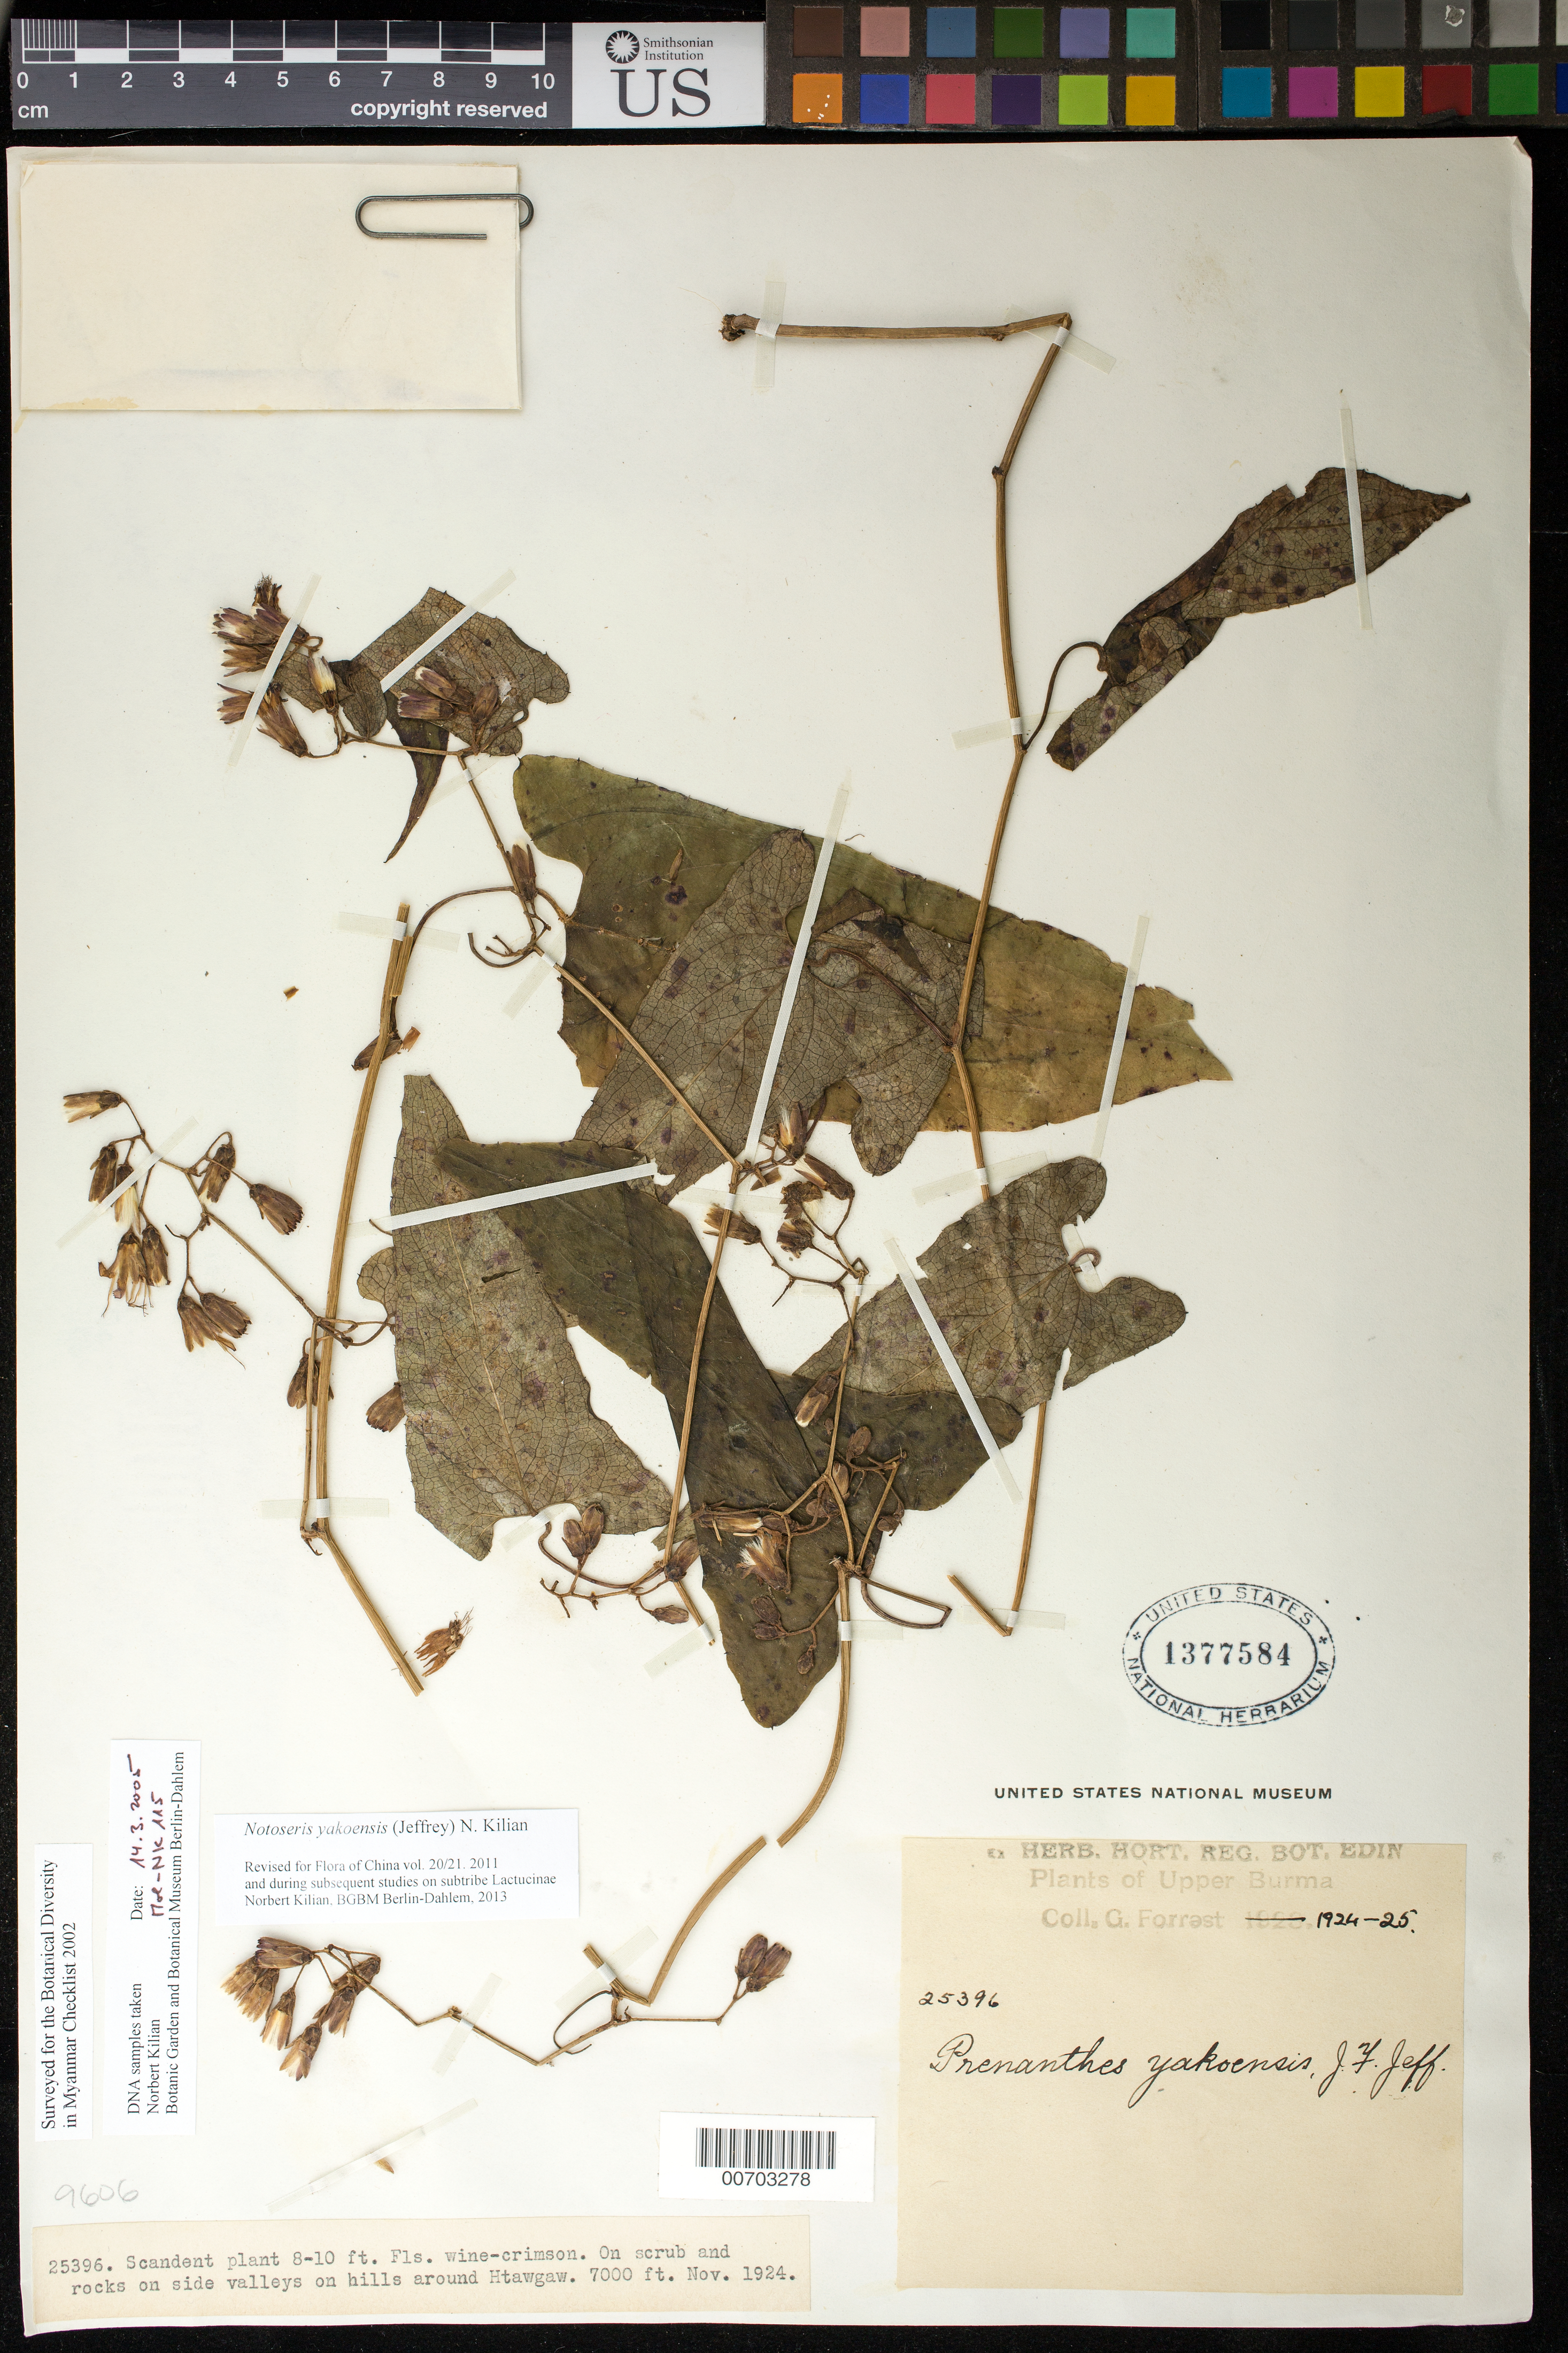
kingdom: Plantae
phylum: Tracheophyta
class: Magnoliopsida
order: Asterales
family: Asteraceae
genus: Notoseris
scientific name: Notoseris yakoensis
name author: (Jeffrey) N. Kilian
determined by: Kilian, Norbert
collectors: G. Forrest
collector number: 25396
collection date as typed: Nov 1924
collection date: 1924-11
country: Myanmar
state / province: Kachin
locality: Htawgaw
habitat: On scrub and rocks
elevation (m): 2134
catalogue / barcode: US 1377584